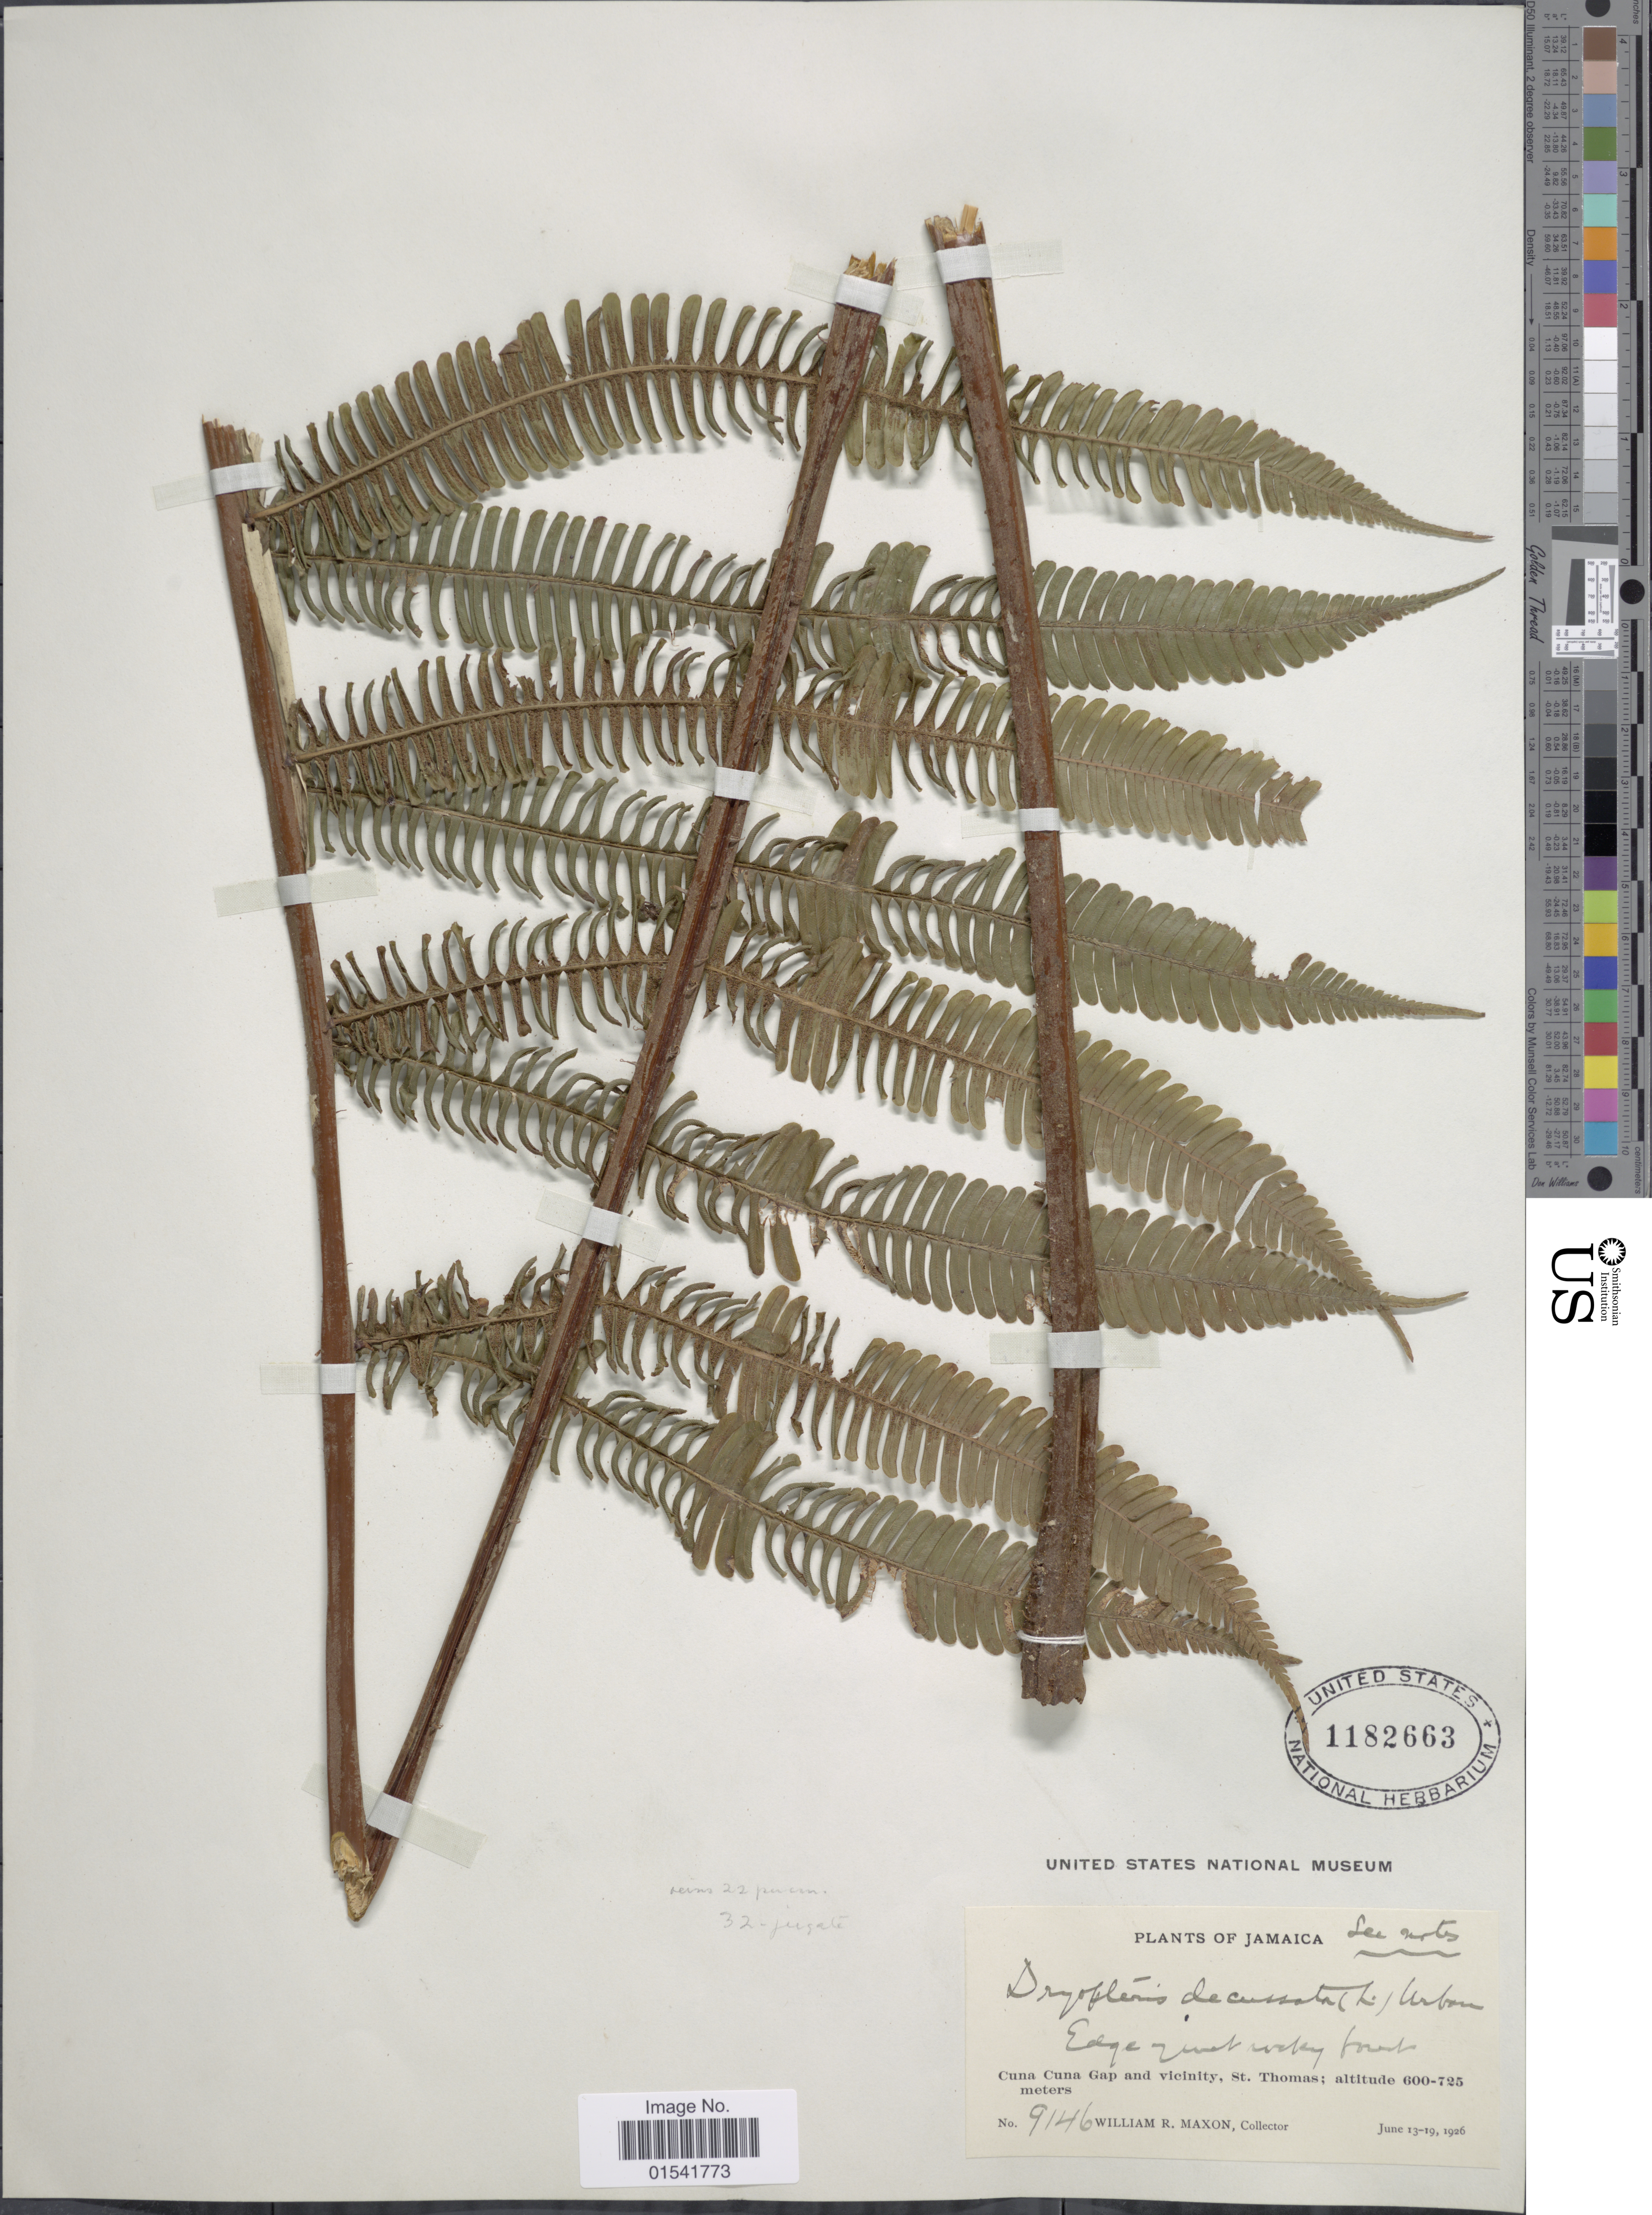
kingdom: Plantae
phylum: Tracheophyta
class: Polypodiopsida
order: Polypodiales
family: Thelypteridaceae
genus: Steiropteris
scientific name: Steiropteris decussata (L.) comb. nov., ined. 2015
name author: (L.)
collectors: W. R. Maxon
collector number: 9146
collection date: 1926-06-13/1926-06-19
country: Jamaica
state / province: Saint Thomas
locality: Cuna Cuna Gap and vicinity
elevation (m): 600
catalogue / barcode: US 1182663